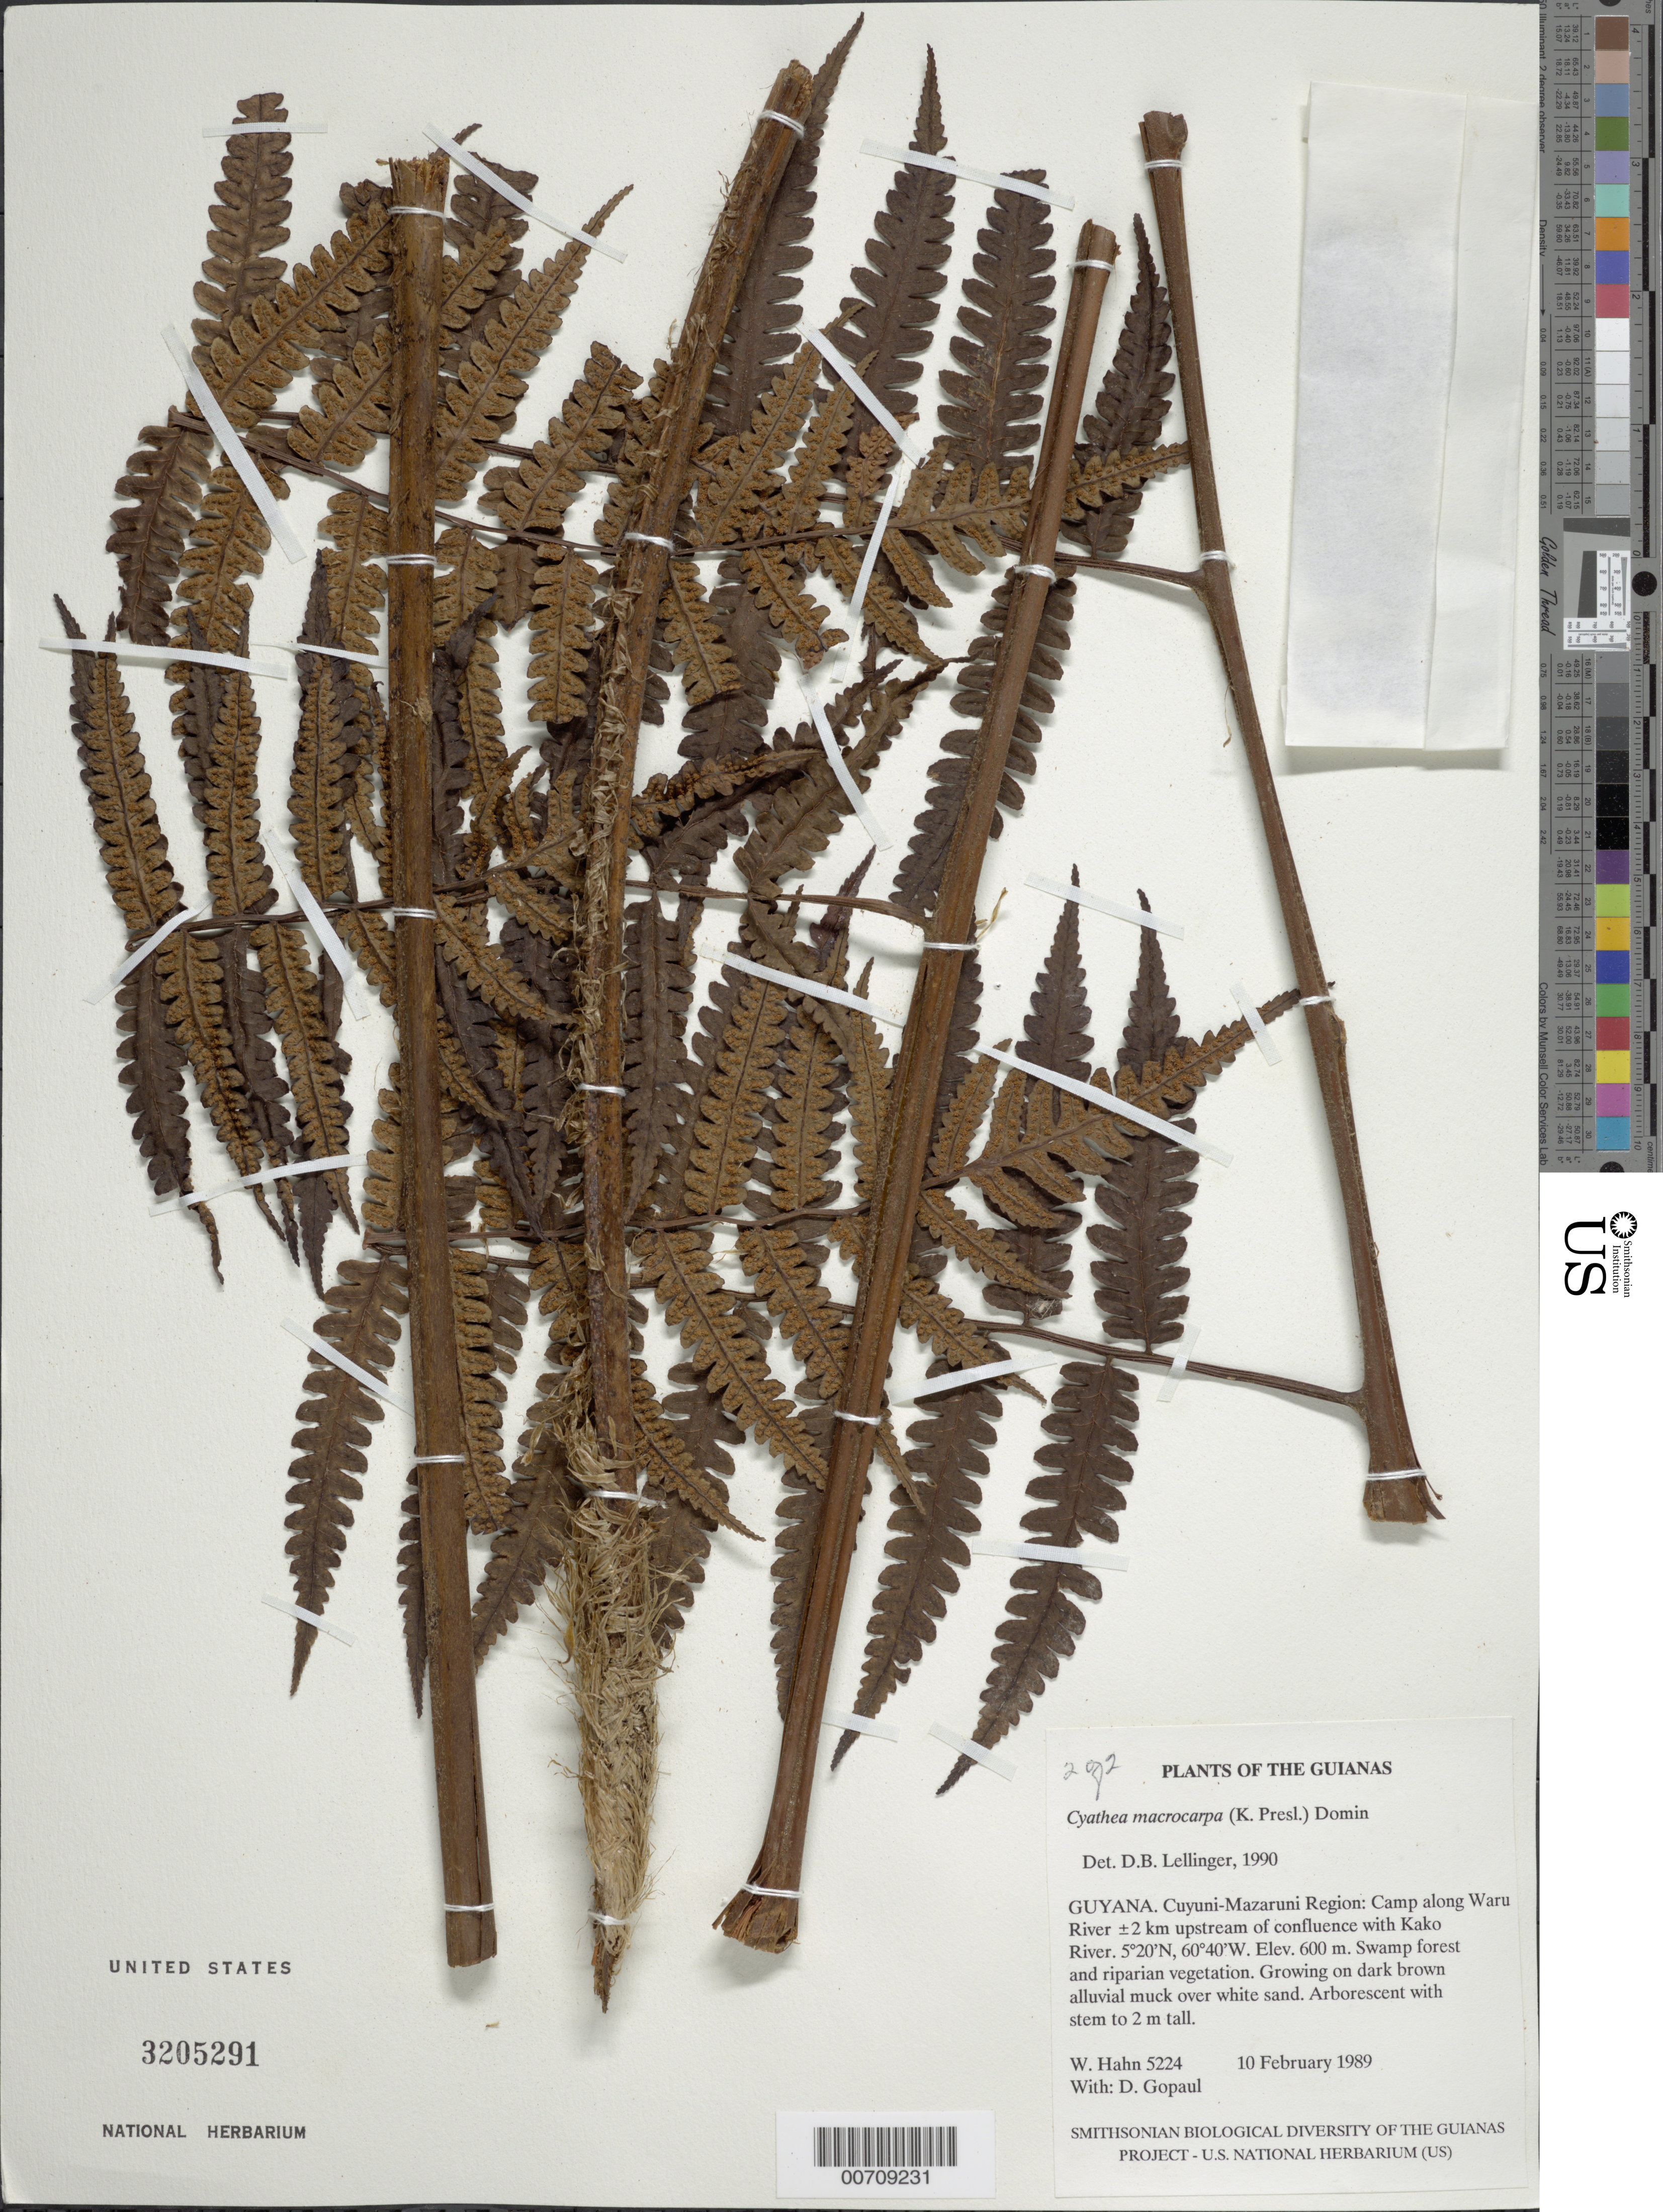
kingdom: Plantae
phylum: Tracheophyta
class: Polypodiopsida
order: Cyatheales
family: Cyatheaceae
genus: Cyathea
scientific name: Cyathea macrocarpa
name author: (C. Presl) Domin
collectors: W. Hahn & D. Gopaul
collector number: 5224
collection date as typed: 10 February 1989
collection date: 1989-02-10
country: Guyana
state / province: Cuyuni-Mazaruni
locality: Camp along Waruma River ±2 km upstream of confluence with Kako River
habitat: Swamp forest and Riparian vegetation Growing on dark brown alluvial muck over white sand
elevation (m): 600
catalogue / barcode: US 3205291